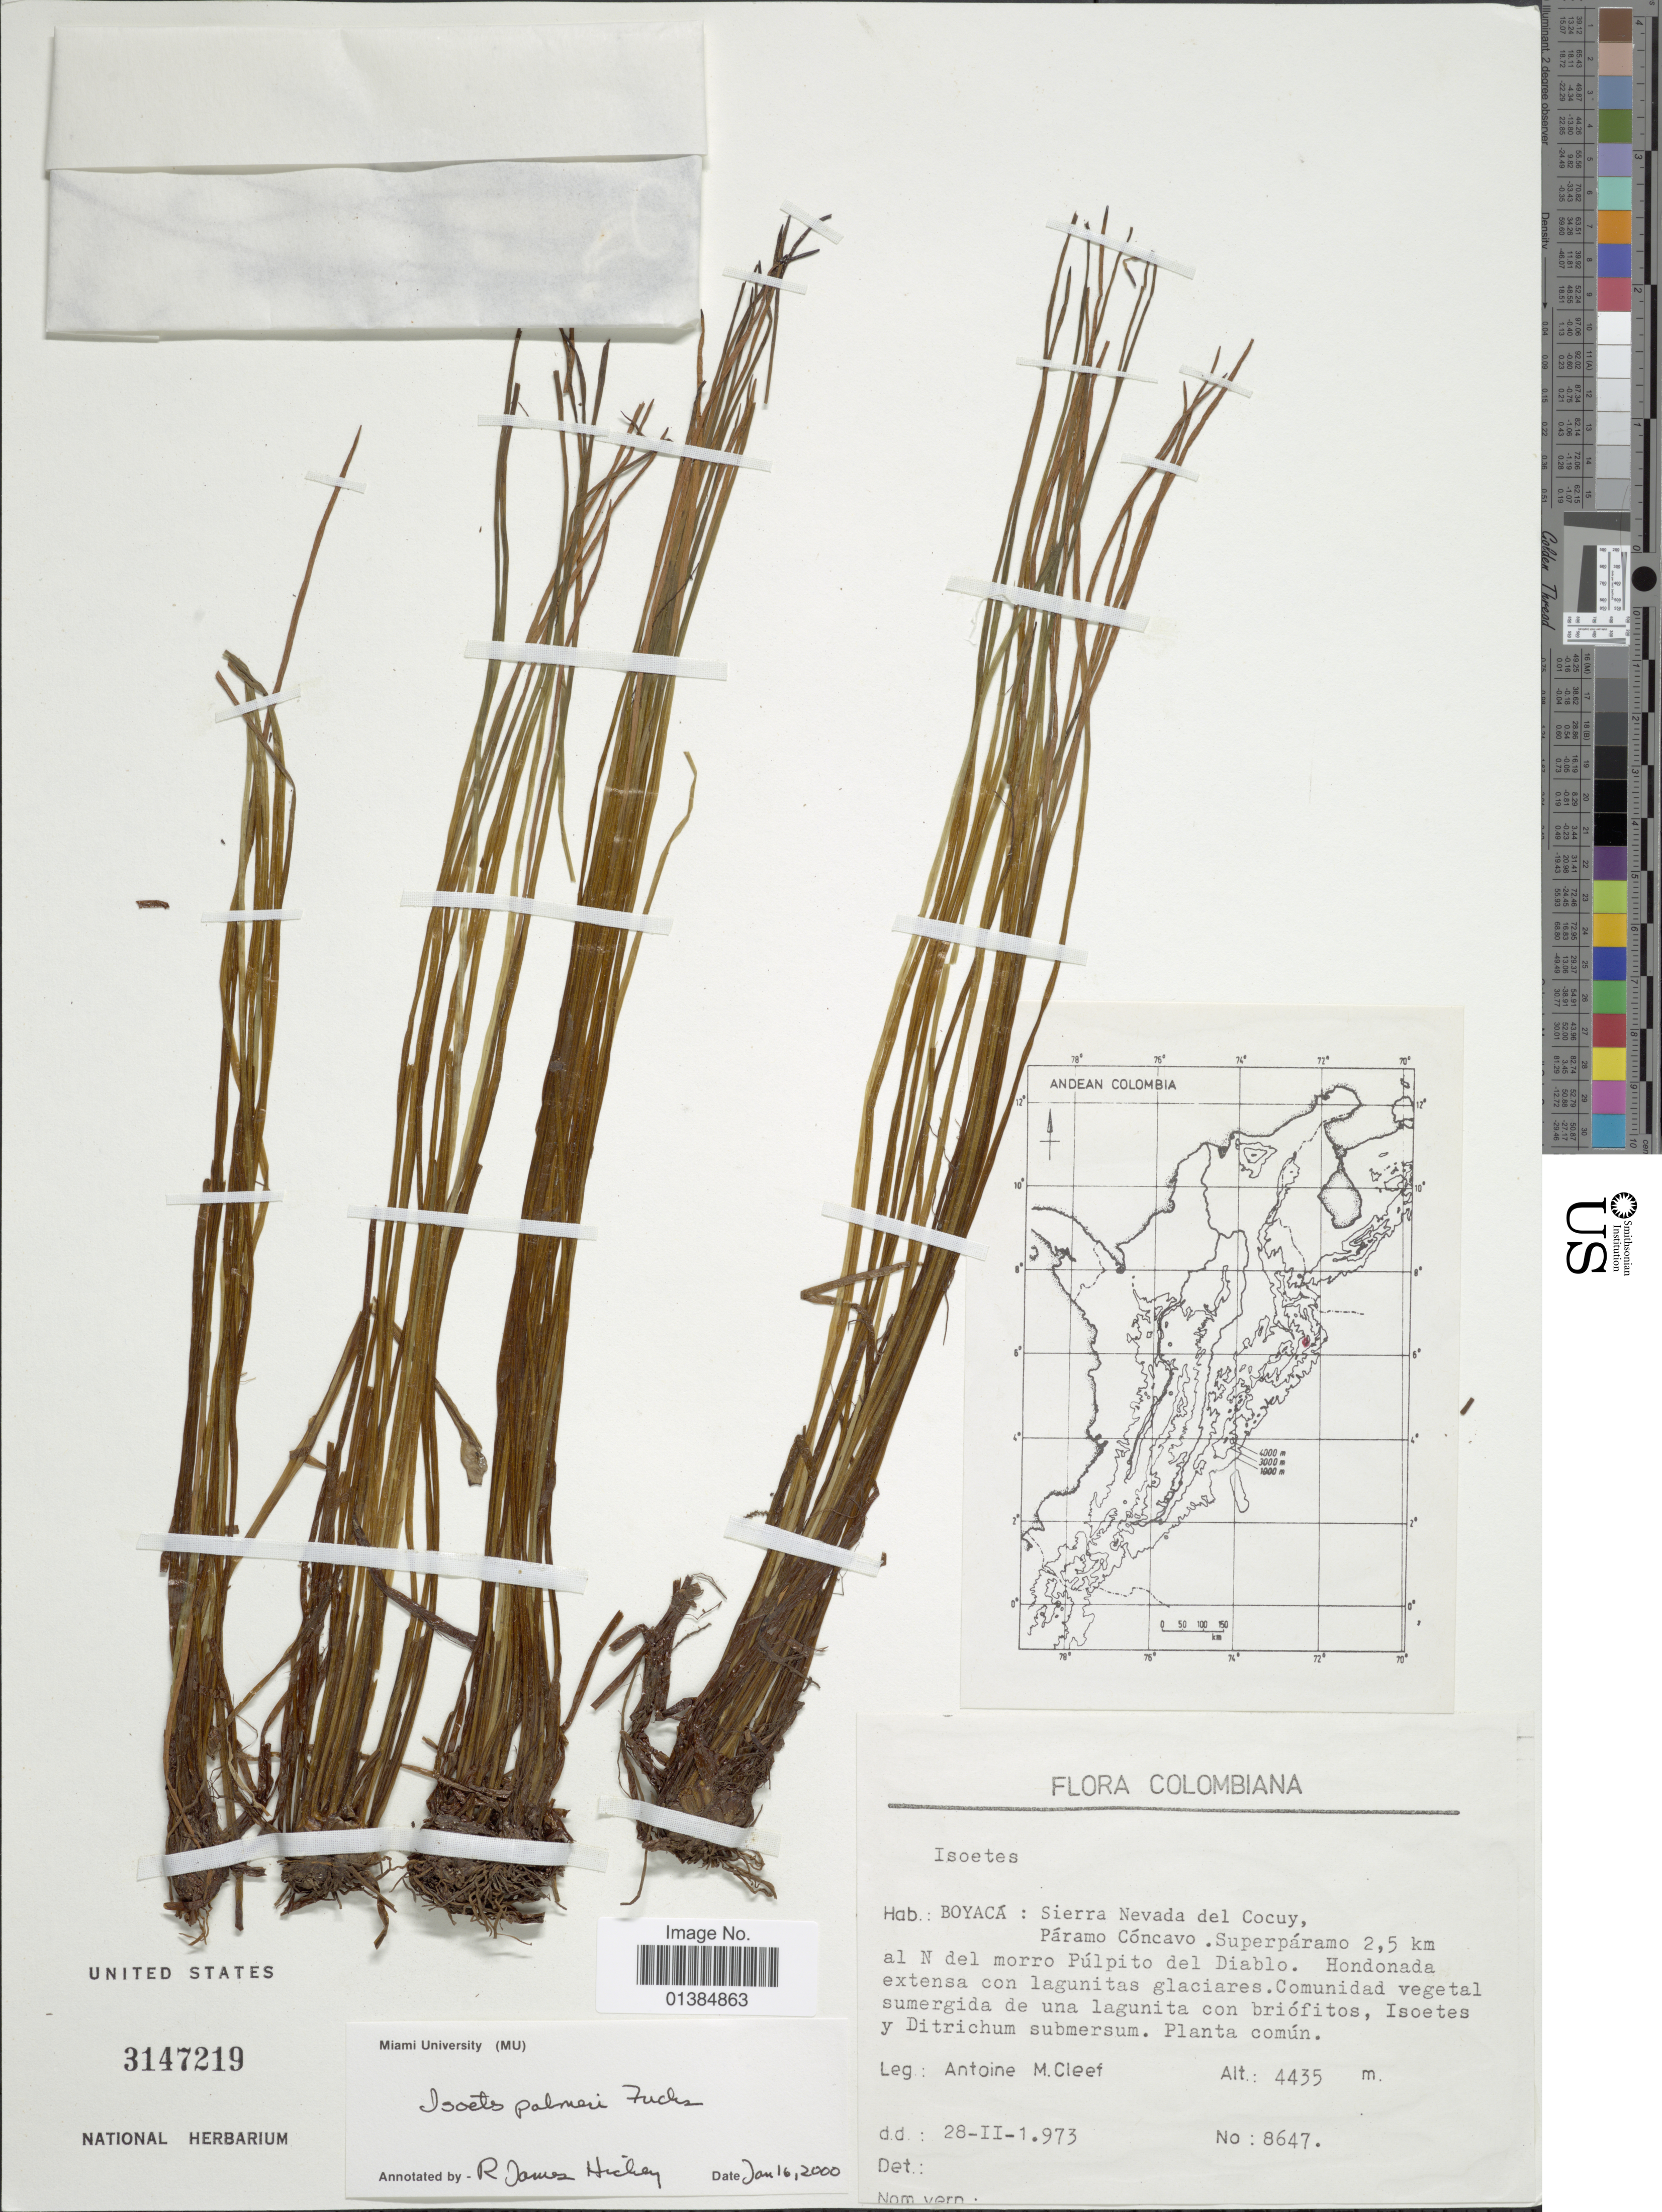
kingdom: Plantae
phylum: Tracheophyta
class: Lycopodiopsida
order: Isoetales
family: Isoetaceae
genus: Isoetes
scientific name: Isoetes palmeri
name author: H.P. Fuchs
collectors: A. M. Cleef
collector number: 8647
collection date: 1973-02-28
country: Colombia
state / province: Boyacá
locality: Sierra Nevada del Cocuy, Páramo Cóncavo. Superpáramo 2,5 km al N del morro Púlpito del Diablo.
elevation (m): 4435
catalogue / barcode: US 3147219